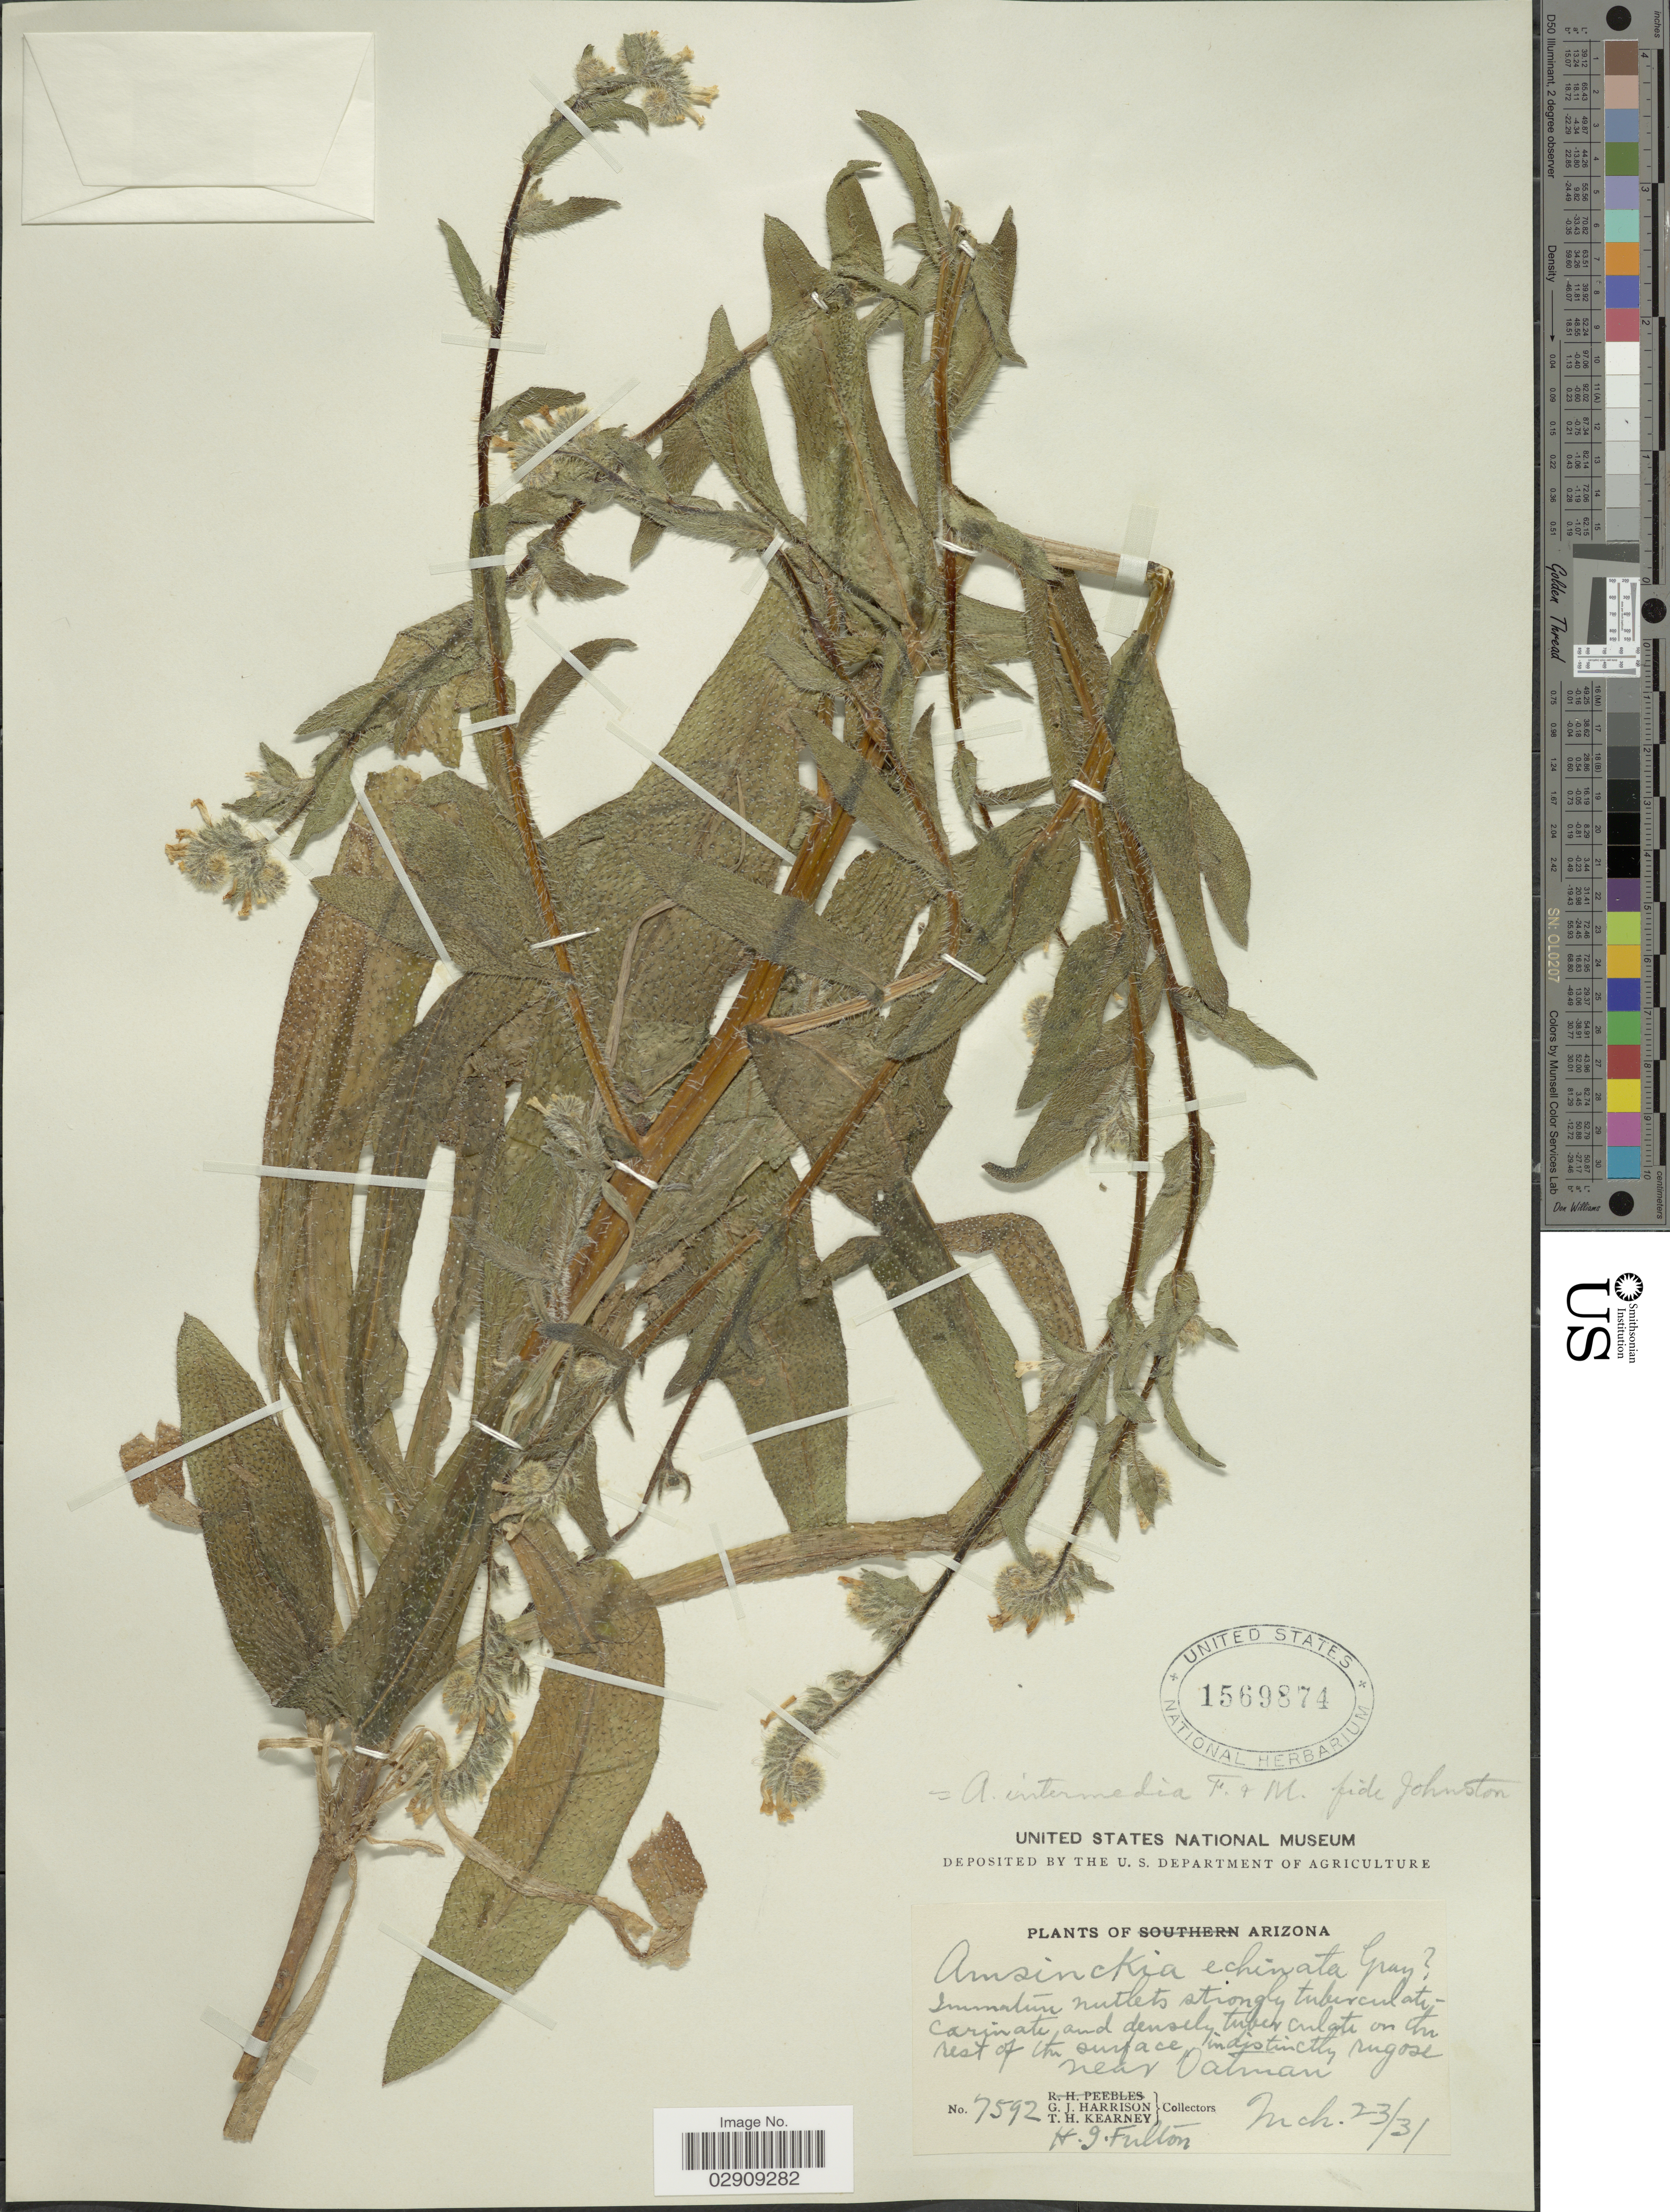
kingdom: Plantae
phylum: Tracheophyta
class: Magnoliopsida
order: Boraginales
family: Boraginaceae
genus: Amsinckia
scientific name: Amsinckia menziesii var. intermedia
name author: (Fisch. & C.A. Mey.) Ganders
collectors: G. J. Harrison, T. H. Kearney & M. Fulton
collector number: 7592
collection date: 1931-03-23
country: United States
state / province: Arizona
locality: Near Oatman.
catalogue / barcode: US 1569874